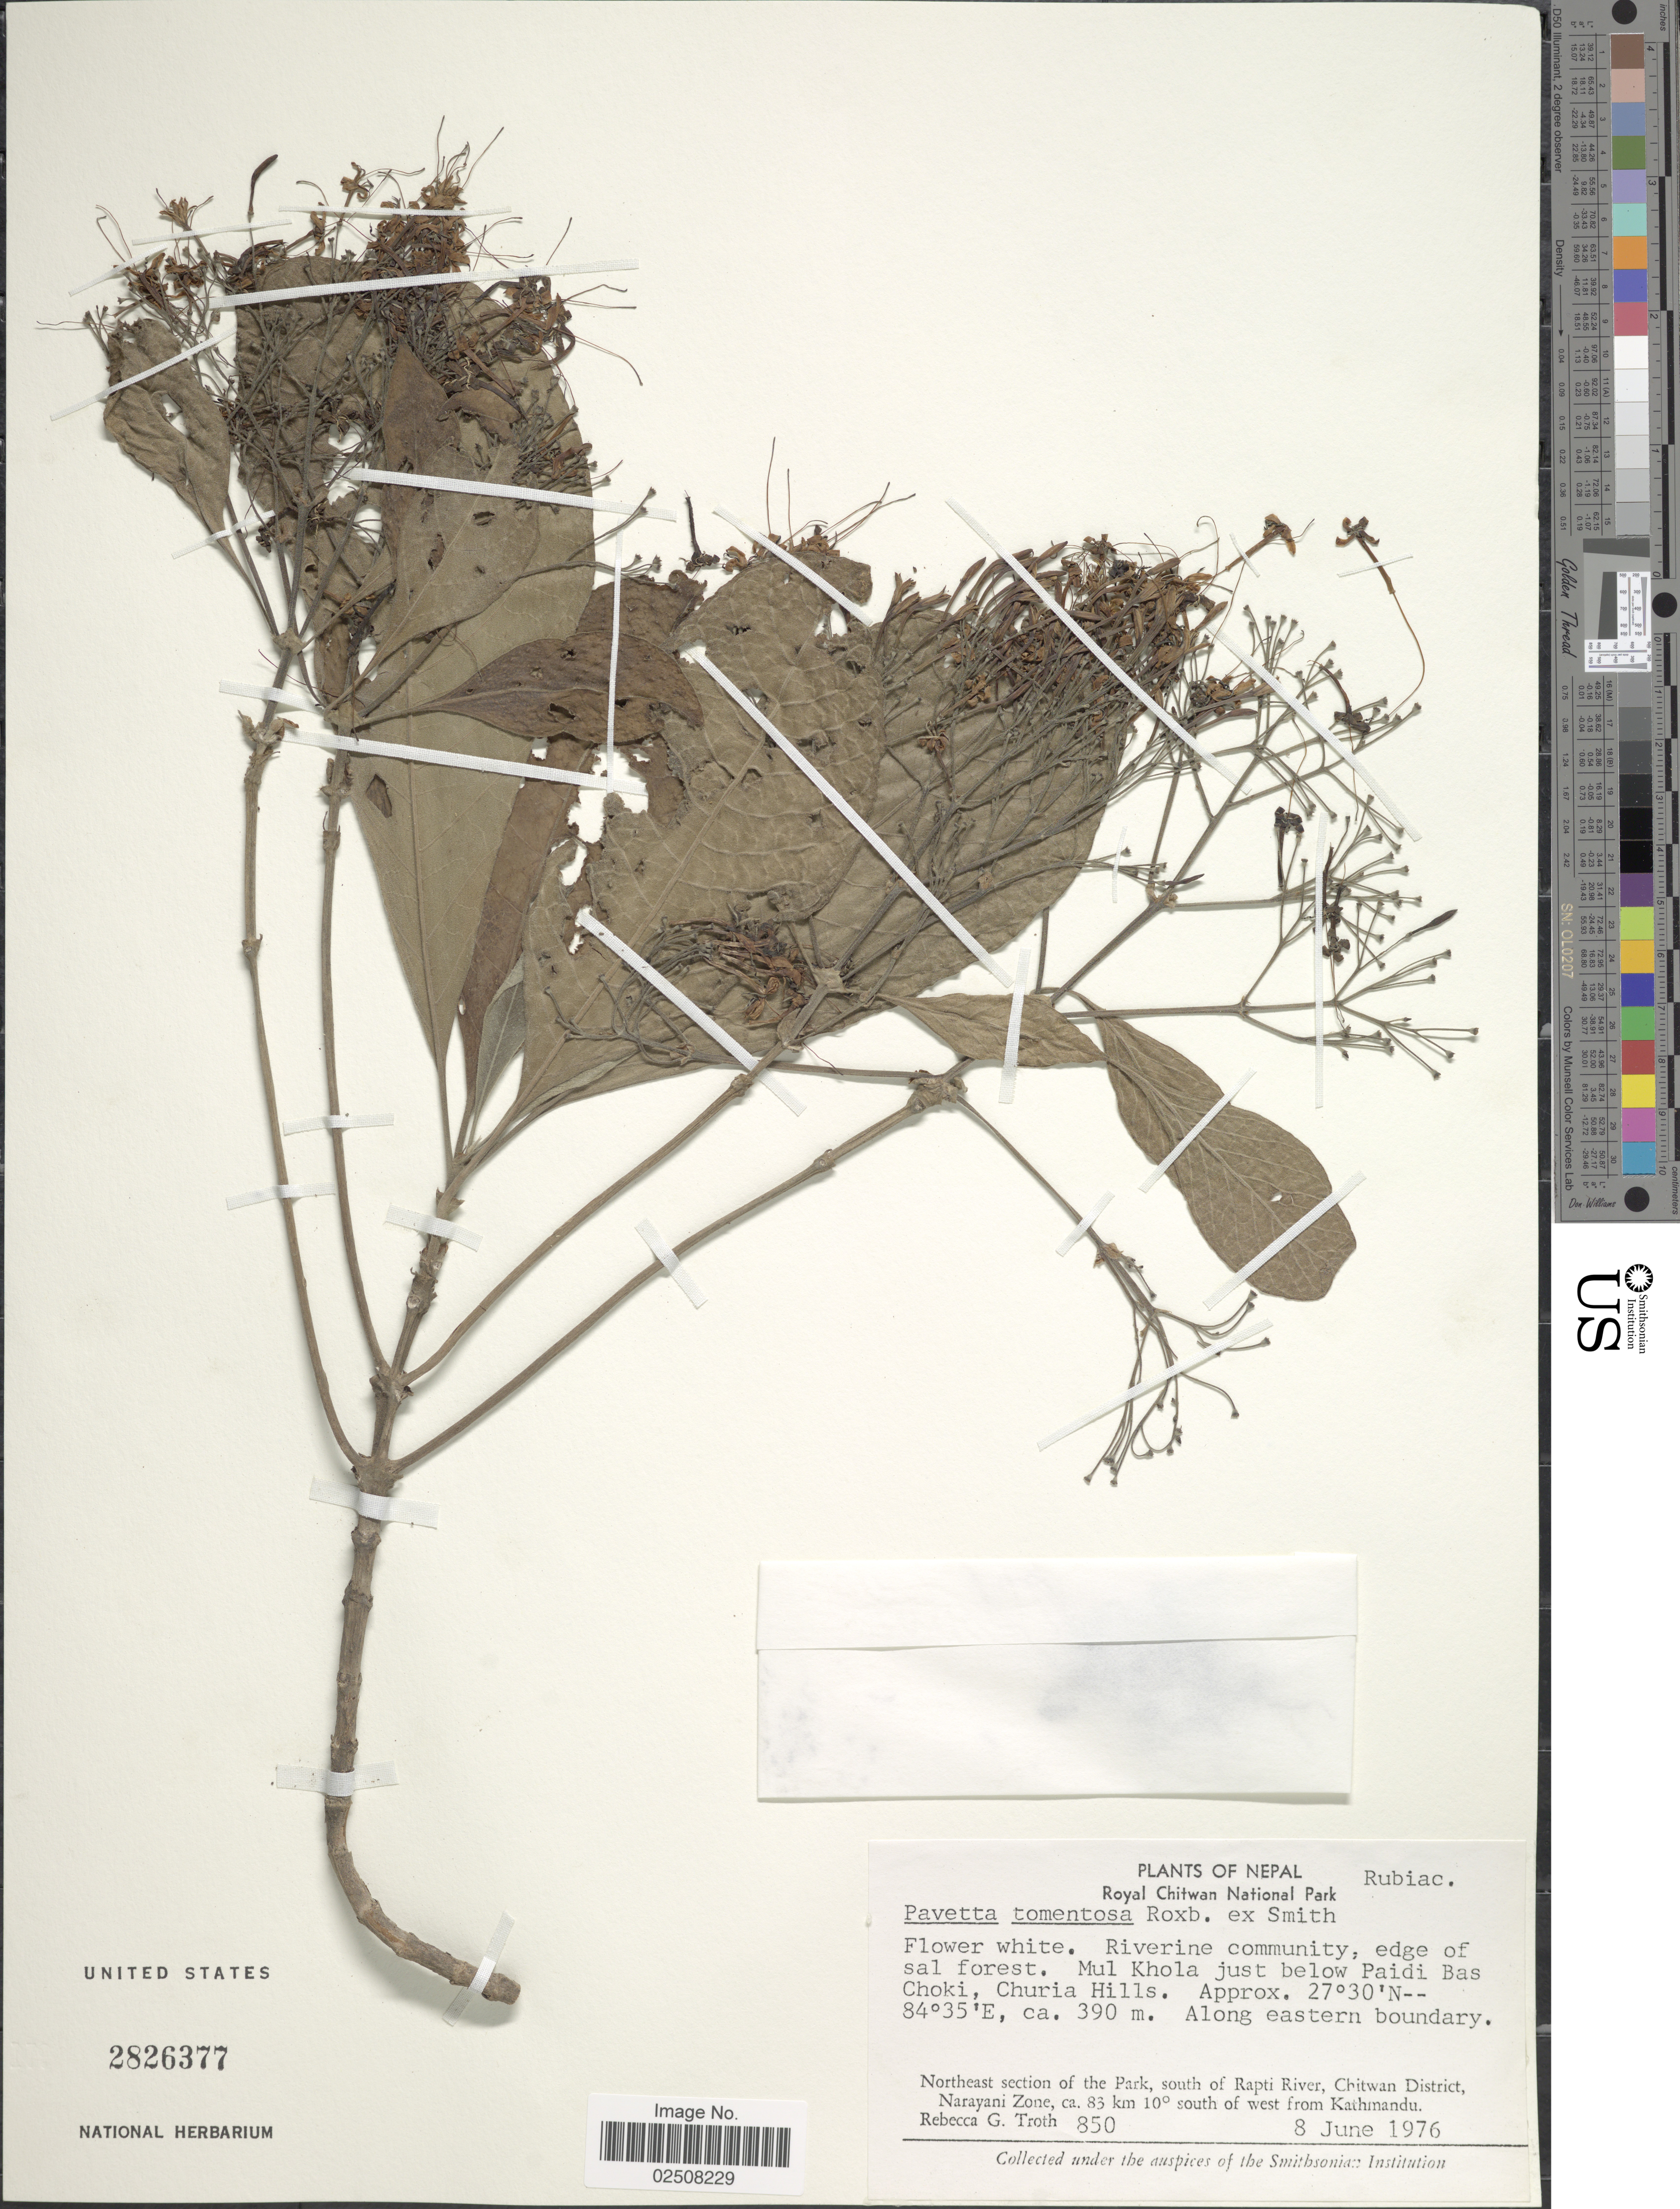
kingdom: Plantae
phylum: Tracheophyta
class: Magnoliopsida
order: Gentianales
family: Rubiaceae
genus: Pavetta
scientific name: Pavetta tomentosa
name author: Roxb. ex Sm.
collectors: R. Troth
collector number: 850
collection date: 1976-06-08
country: Nepal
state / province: Rapti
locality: Royal Chitwan National Park, Riverine community, edge of sal forest. Mul Khola just below Paidi Bas Choki, Churia Hills. Along eastern boundary, Northeastern section of the Park, south of Rapti River, Chitwan District, Narayani Zone, ca 83 km 10° south of west from Kathmandu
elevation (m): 390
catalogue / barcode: US 2826377